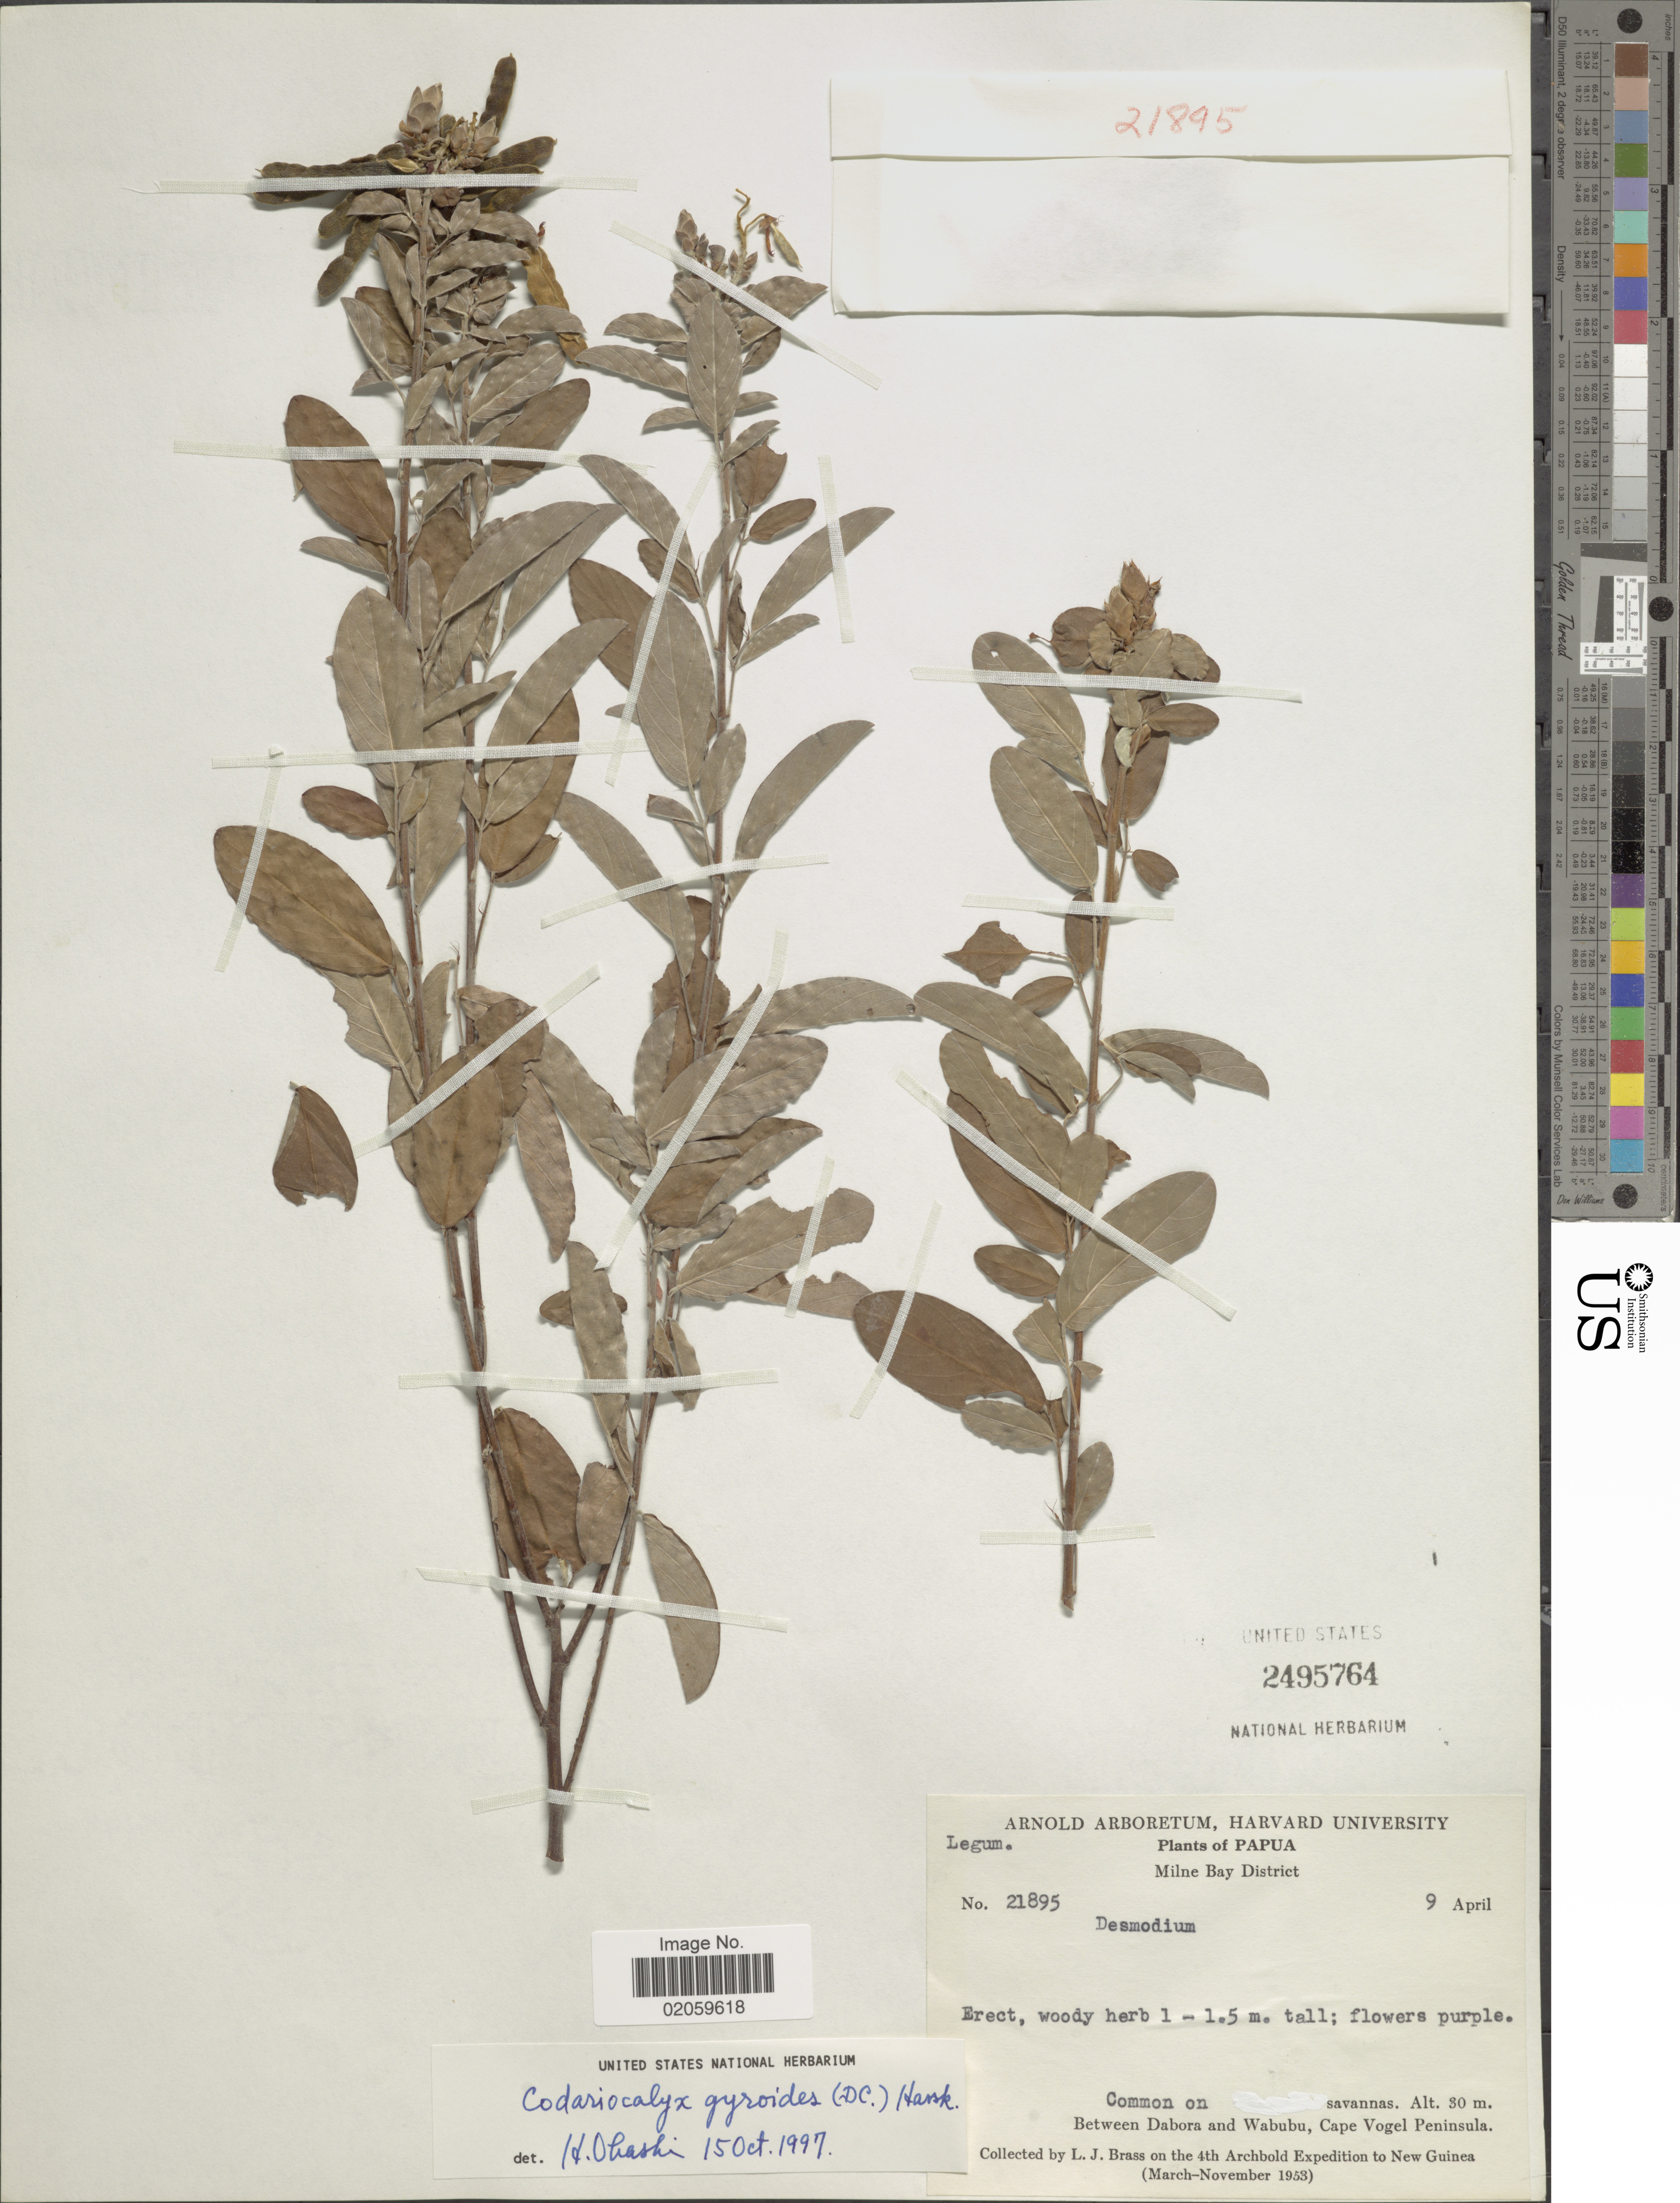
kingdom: Plantae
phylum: Tracheophyta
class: Magnoliopsida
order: Fabales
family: Fabaceae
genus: Codariocalyx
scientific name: Codariocalyx gyroides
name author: (Roxb. & Link) X.Y. Zhu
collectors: L. J. Brass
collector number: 21895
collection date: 1953-04-09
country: Papua New Guinea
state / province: Milne Bay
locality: Papua, Between Dabora and Wabubu, Cape Vogel Peninsula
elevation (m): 30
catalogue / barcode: US 2495764